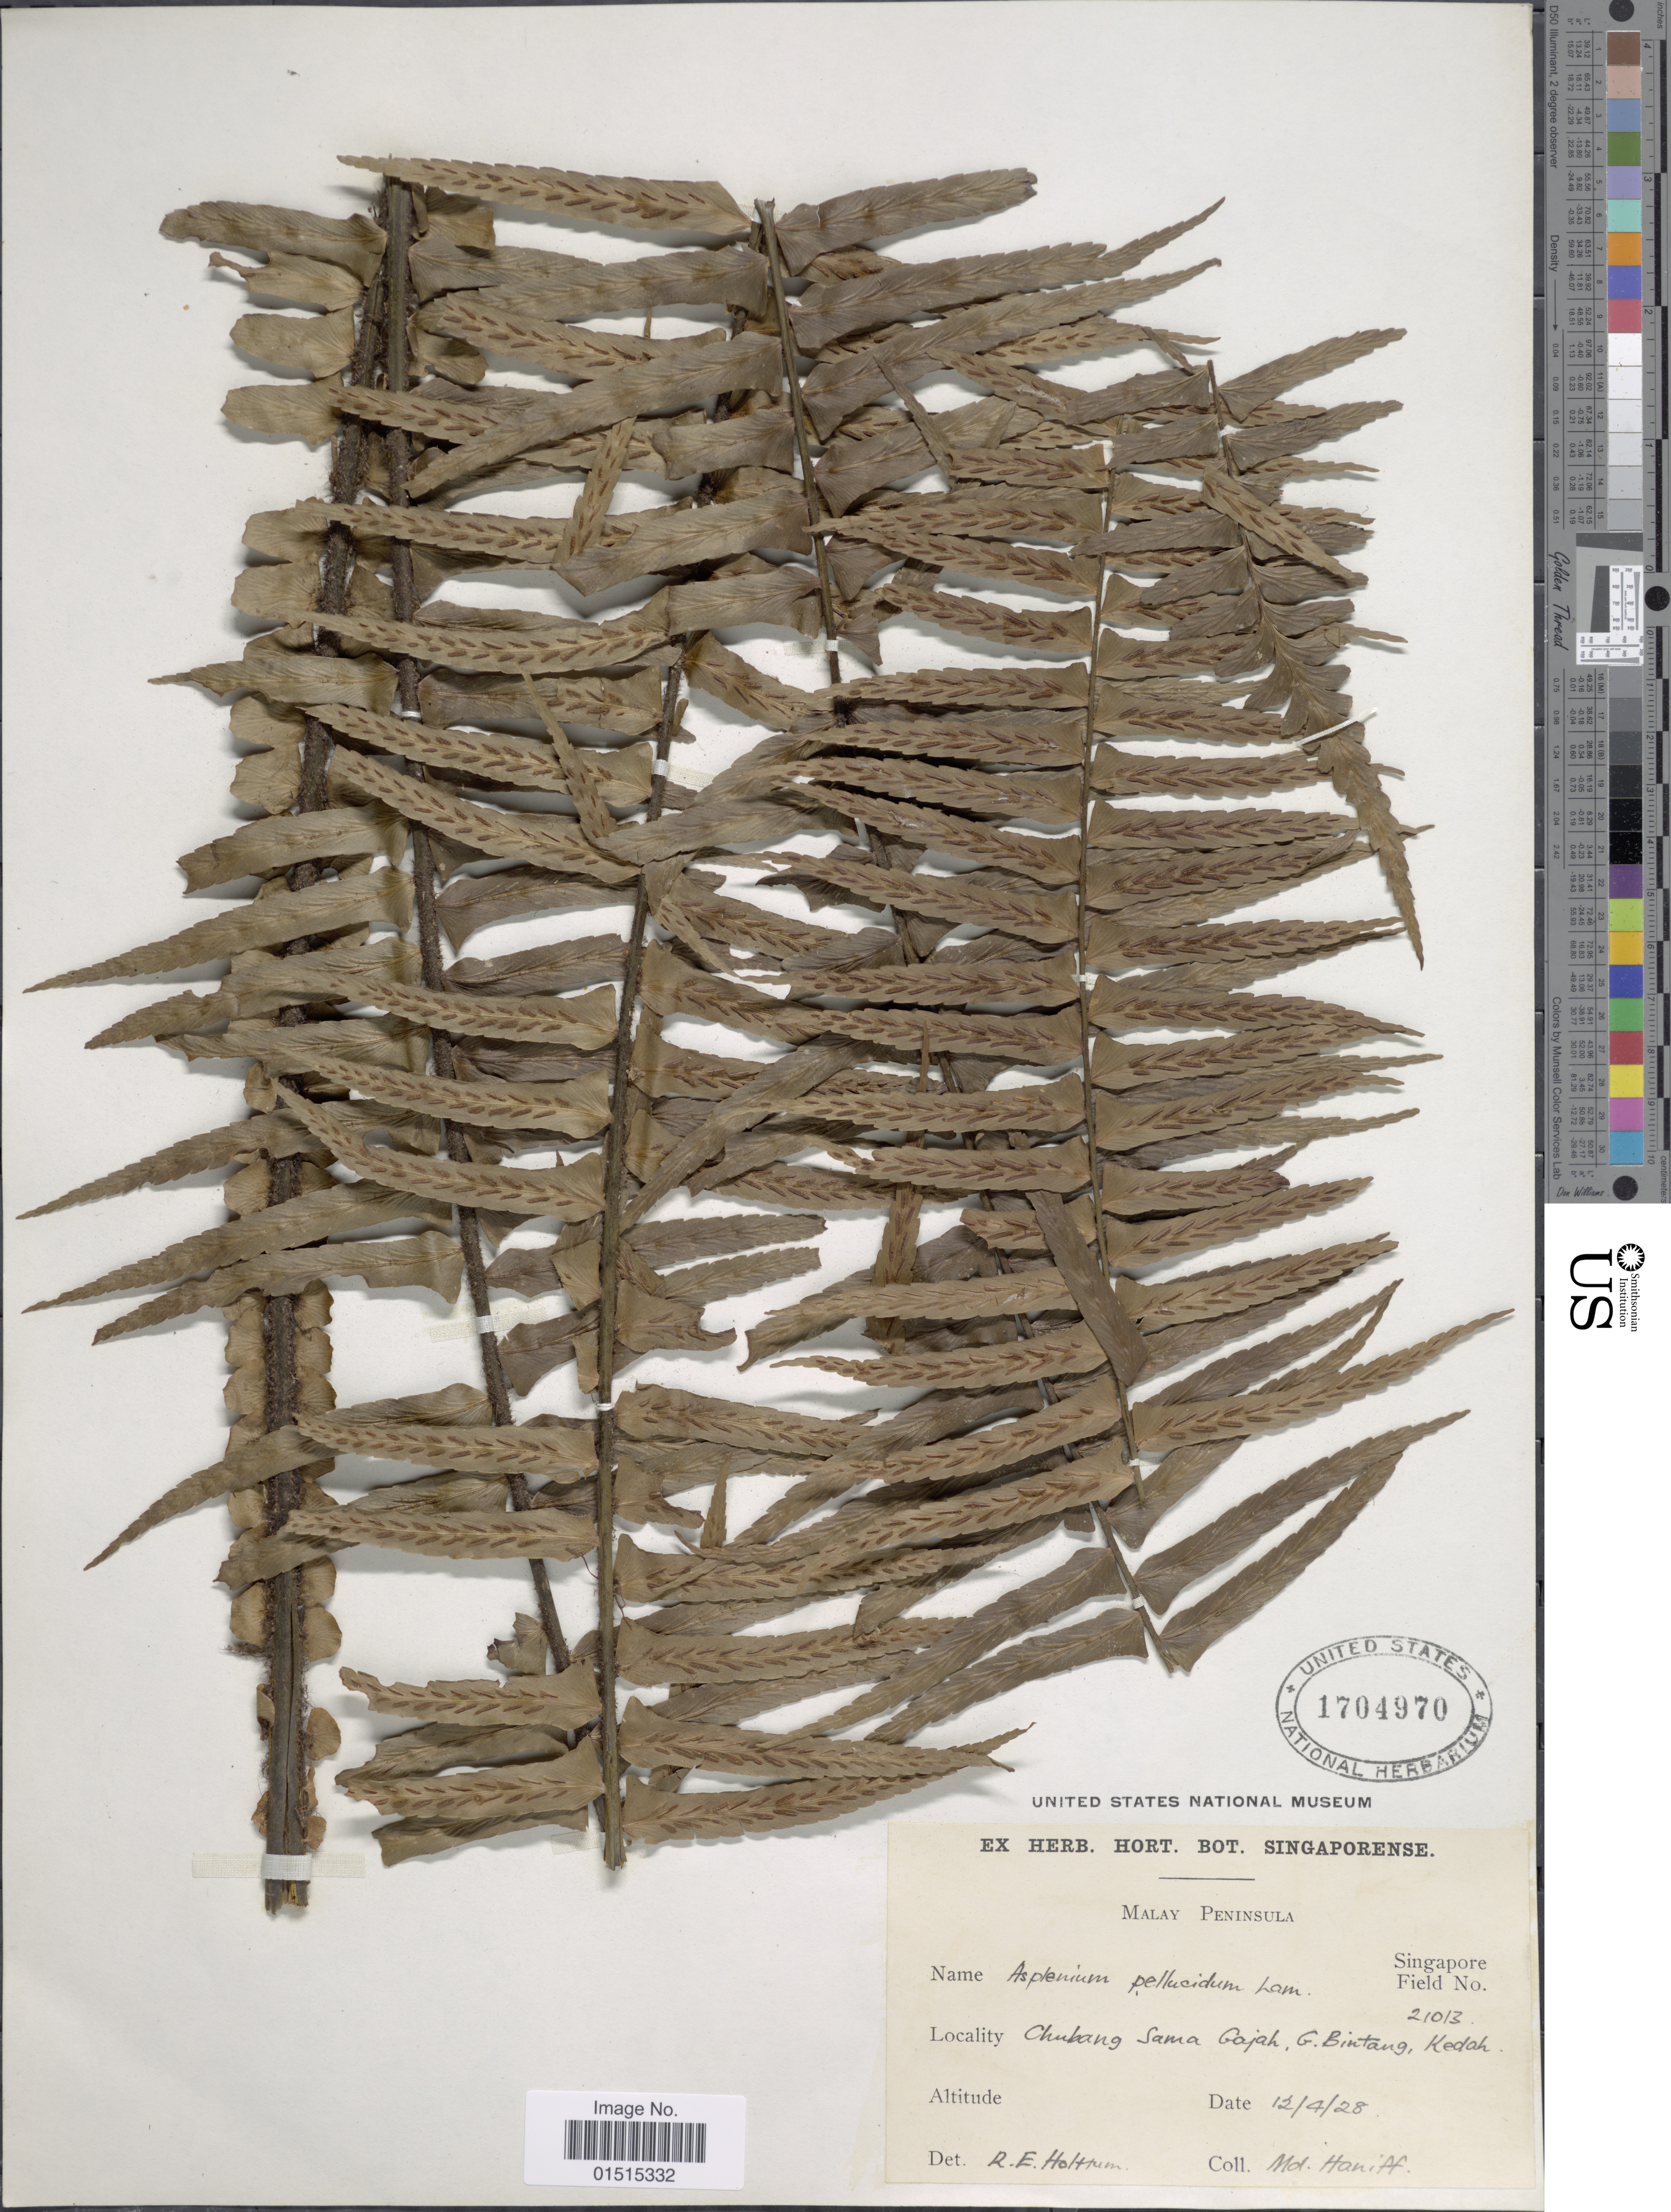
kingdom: Plantae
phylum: Tracheophyta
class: Polypodiopsida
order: Polypodiales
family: Aspleniaceae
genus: Asplenium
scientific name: Asplenium pellucidum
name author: Lam.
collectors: -. Haniff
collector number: Singapore Field No. 21013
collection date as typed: Transcribed d/m/y: 12/4/28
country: Malaysia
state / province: Kedah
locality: Chubang Sama Gajah, G. Bintang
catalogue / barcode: US 1704970